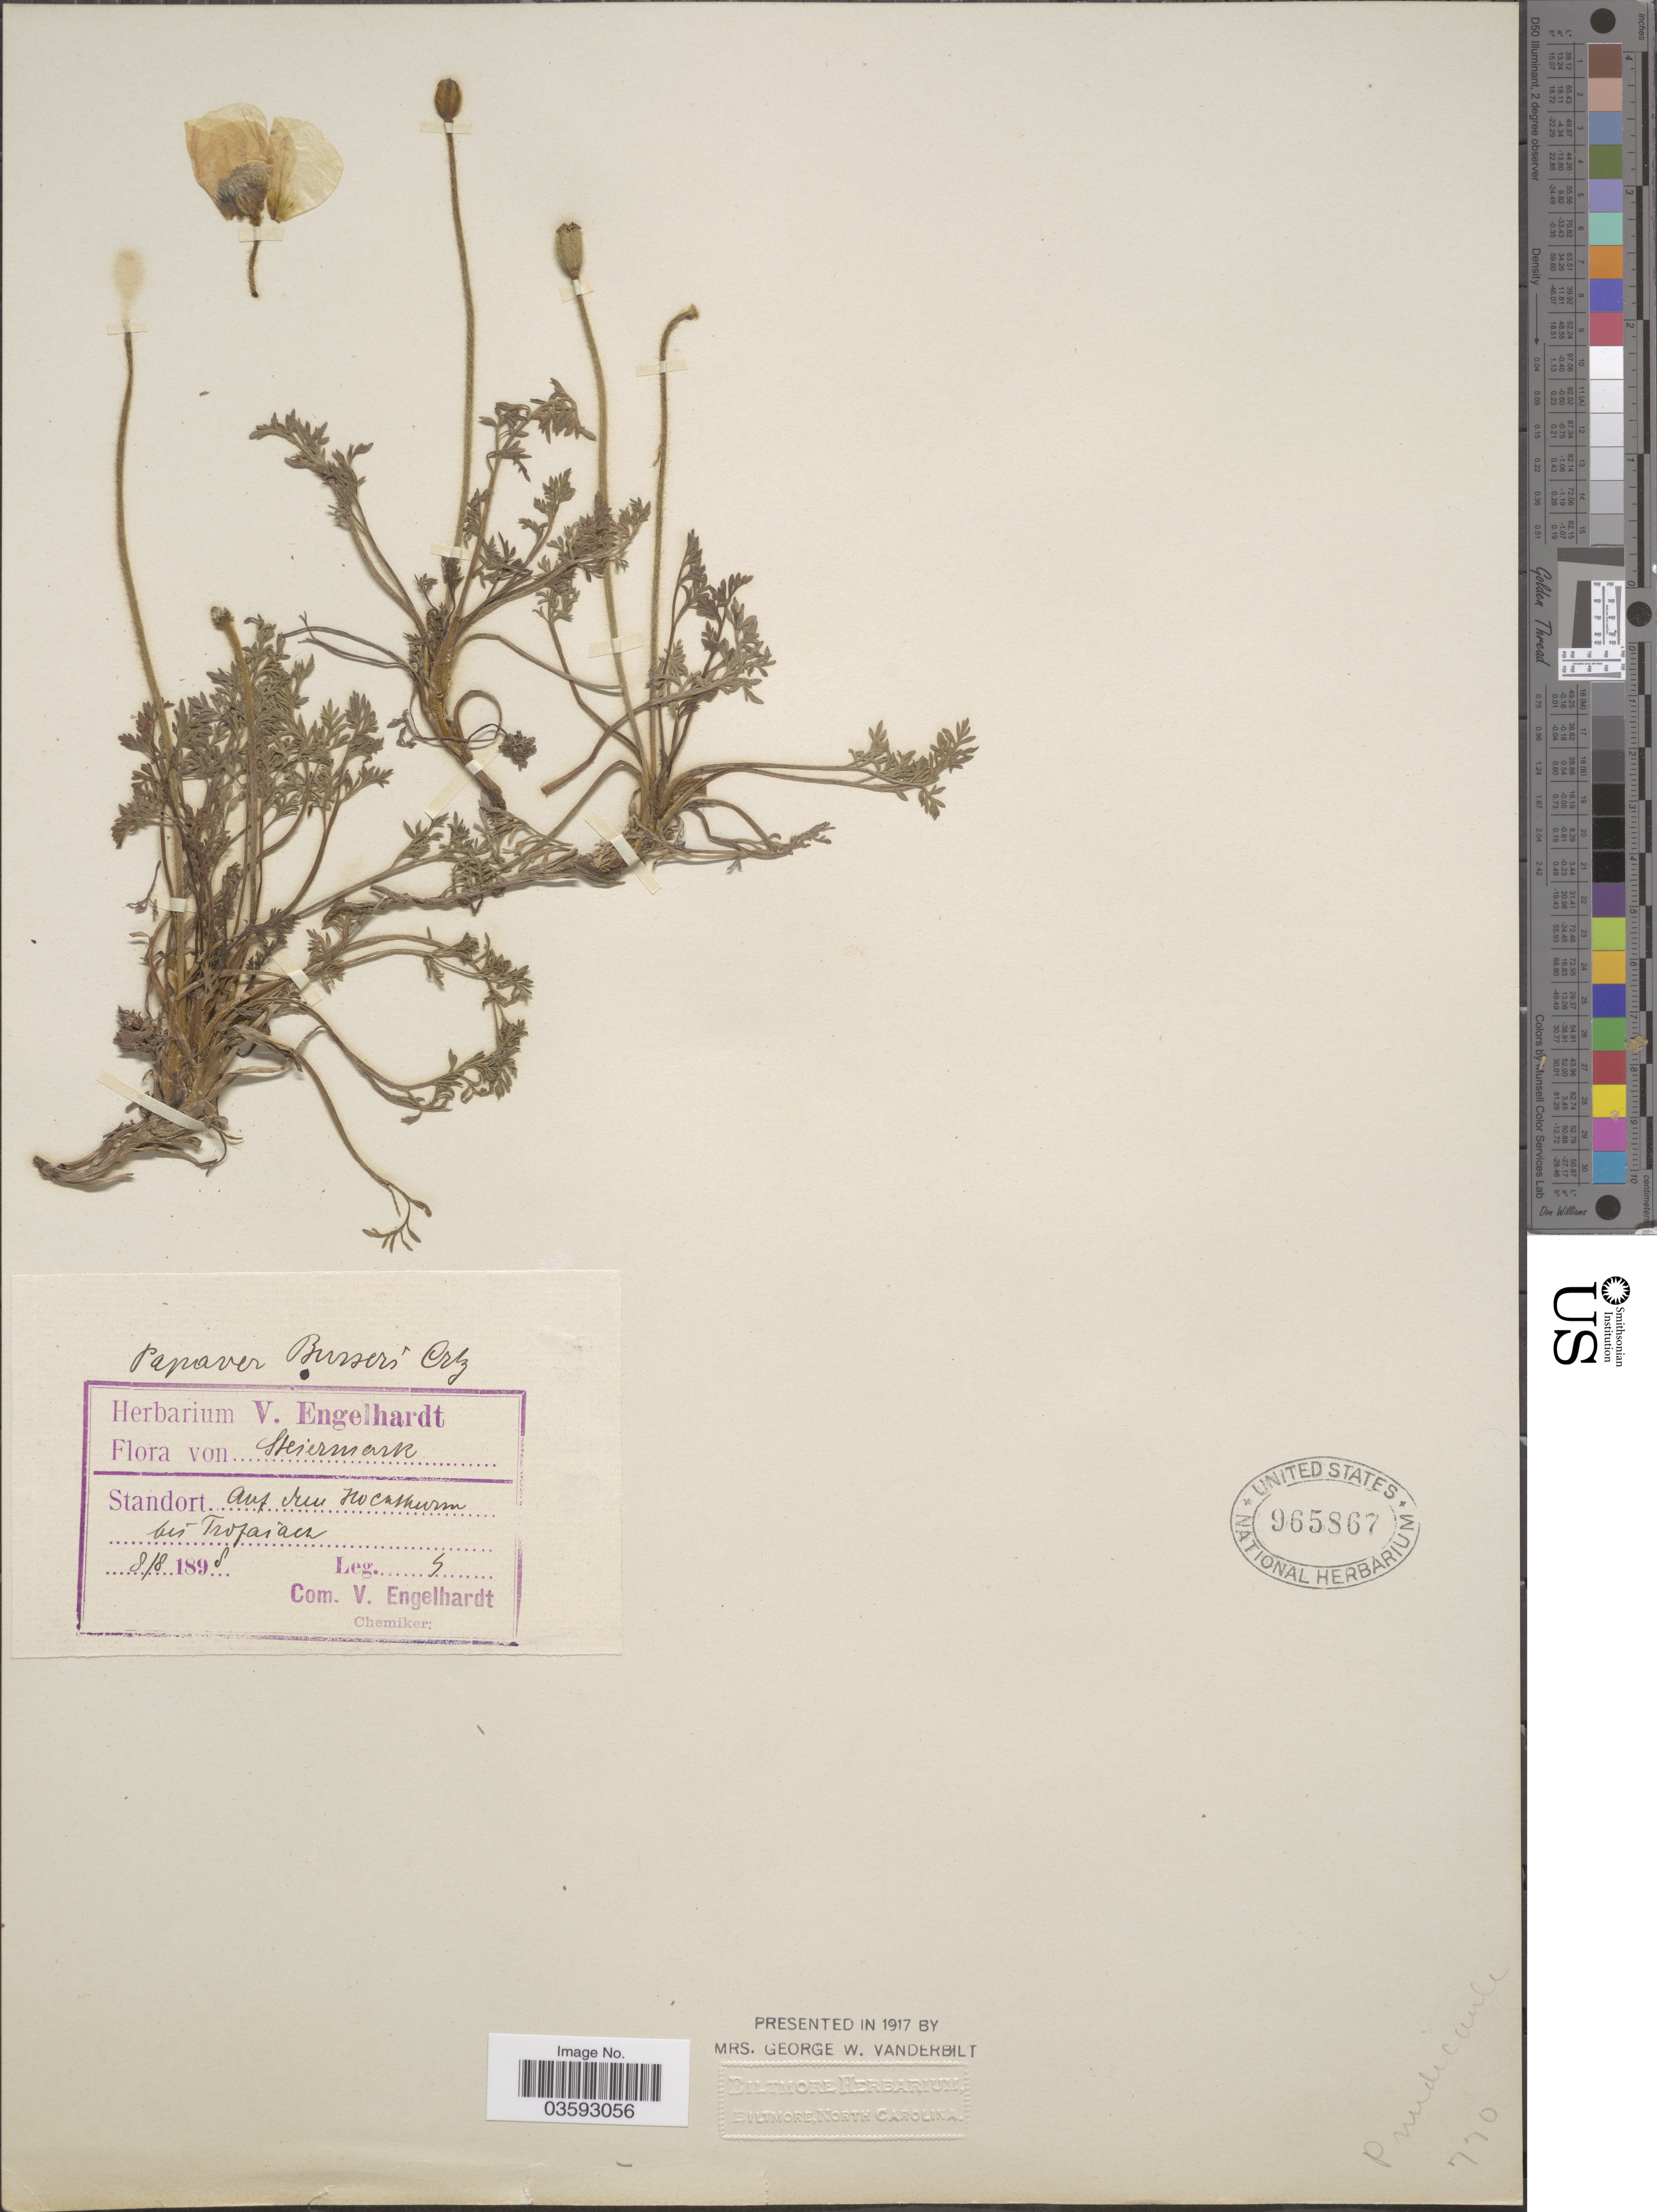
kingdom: Plantae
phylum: Tracheophyta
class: Magnoliopsida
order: Ranunculales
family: Papaveraceae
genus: Papaver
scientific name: Papaver burseri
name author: Crantz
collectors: von Steiermark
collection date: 1898-08-08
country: Austria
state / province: Steiermark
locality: Auf mie hocaskuran bes Tropaiacz. [interpreted]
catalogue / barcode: US 965867